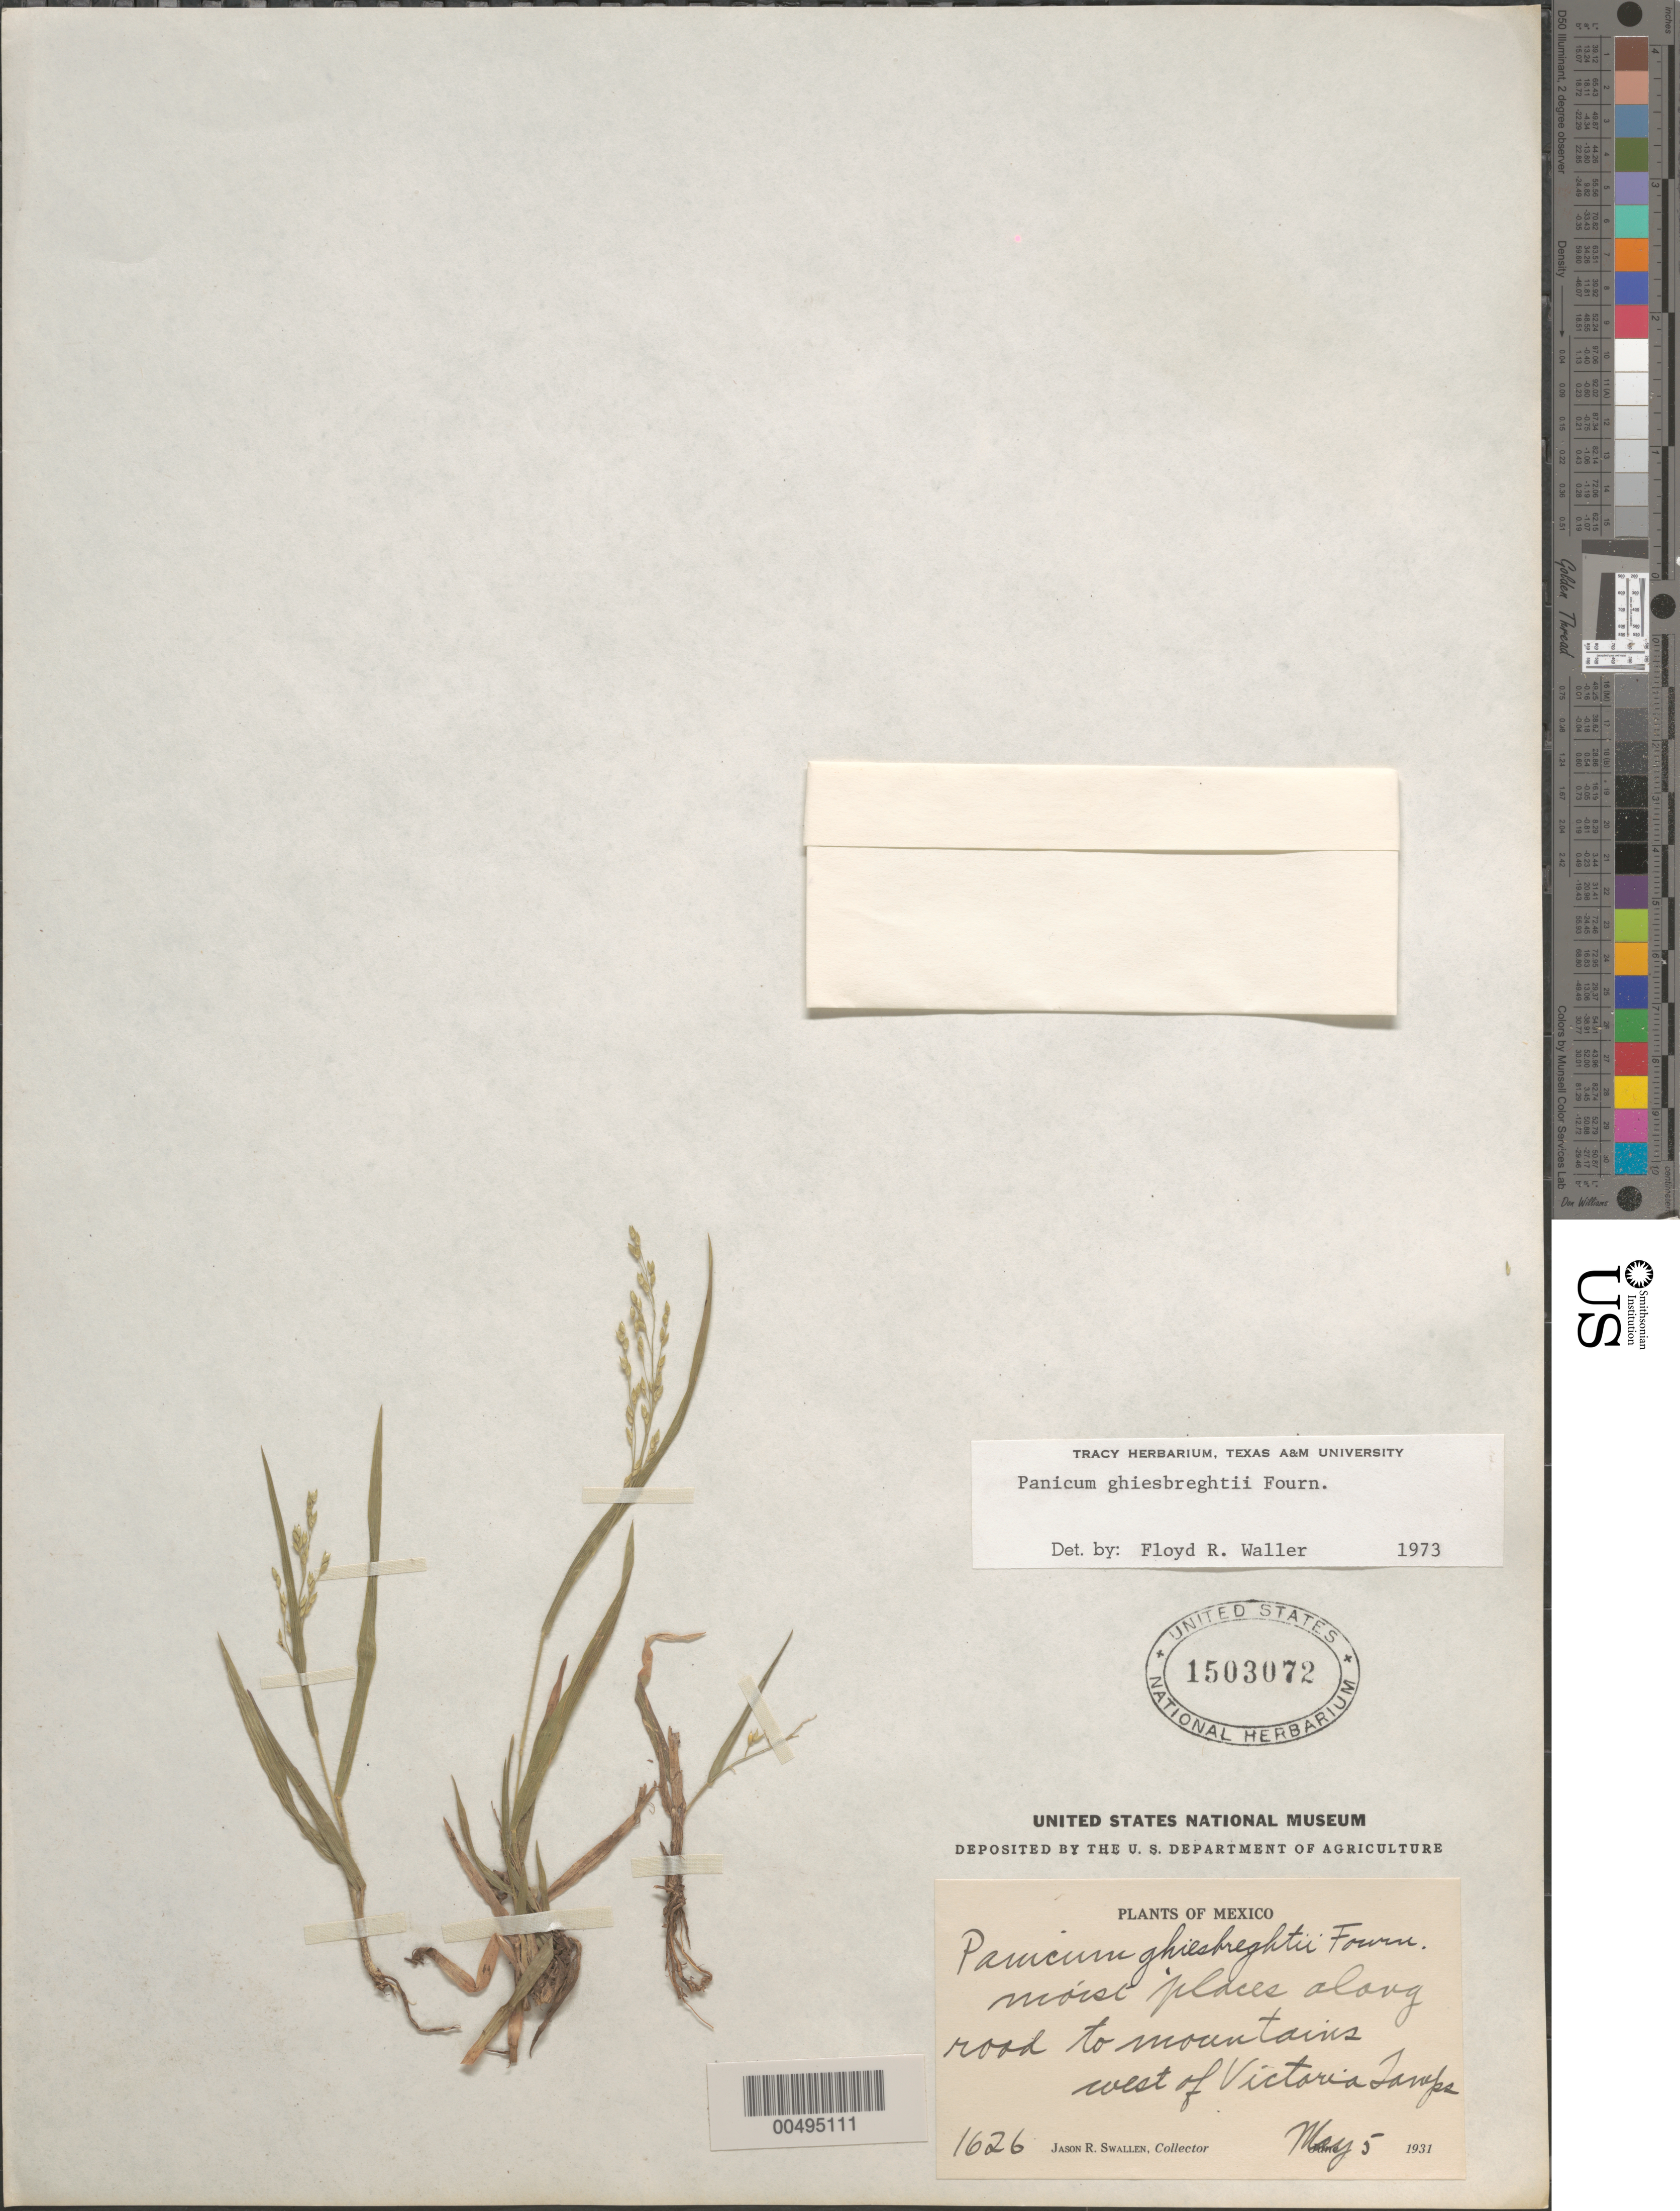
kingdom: Plantae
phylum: Tracheophyta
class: Liliopsida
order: Poales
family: Poaceae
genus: Panicum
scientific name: Panicum ghiesbreghtii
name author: E. Fourn.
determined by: Waller, F. R.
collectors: J. R. Swallen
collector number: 1626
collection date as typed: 5 May 1931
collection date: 1931-05-05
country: Mexico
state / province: Tamaulipas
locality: Along rd to mts W of Victoria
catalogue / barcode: US 1503072